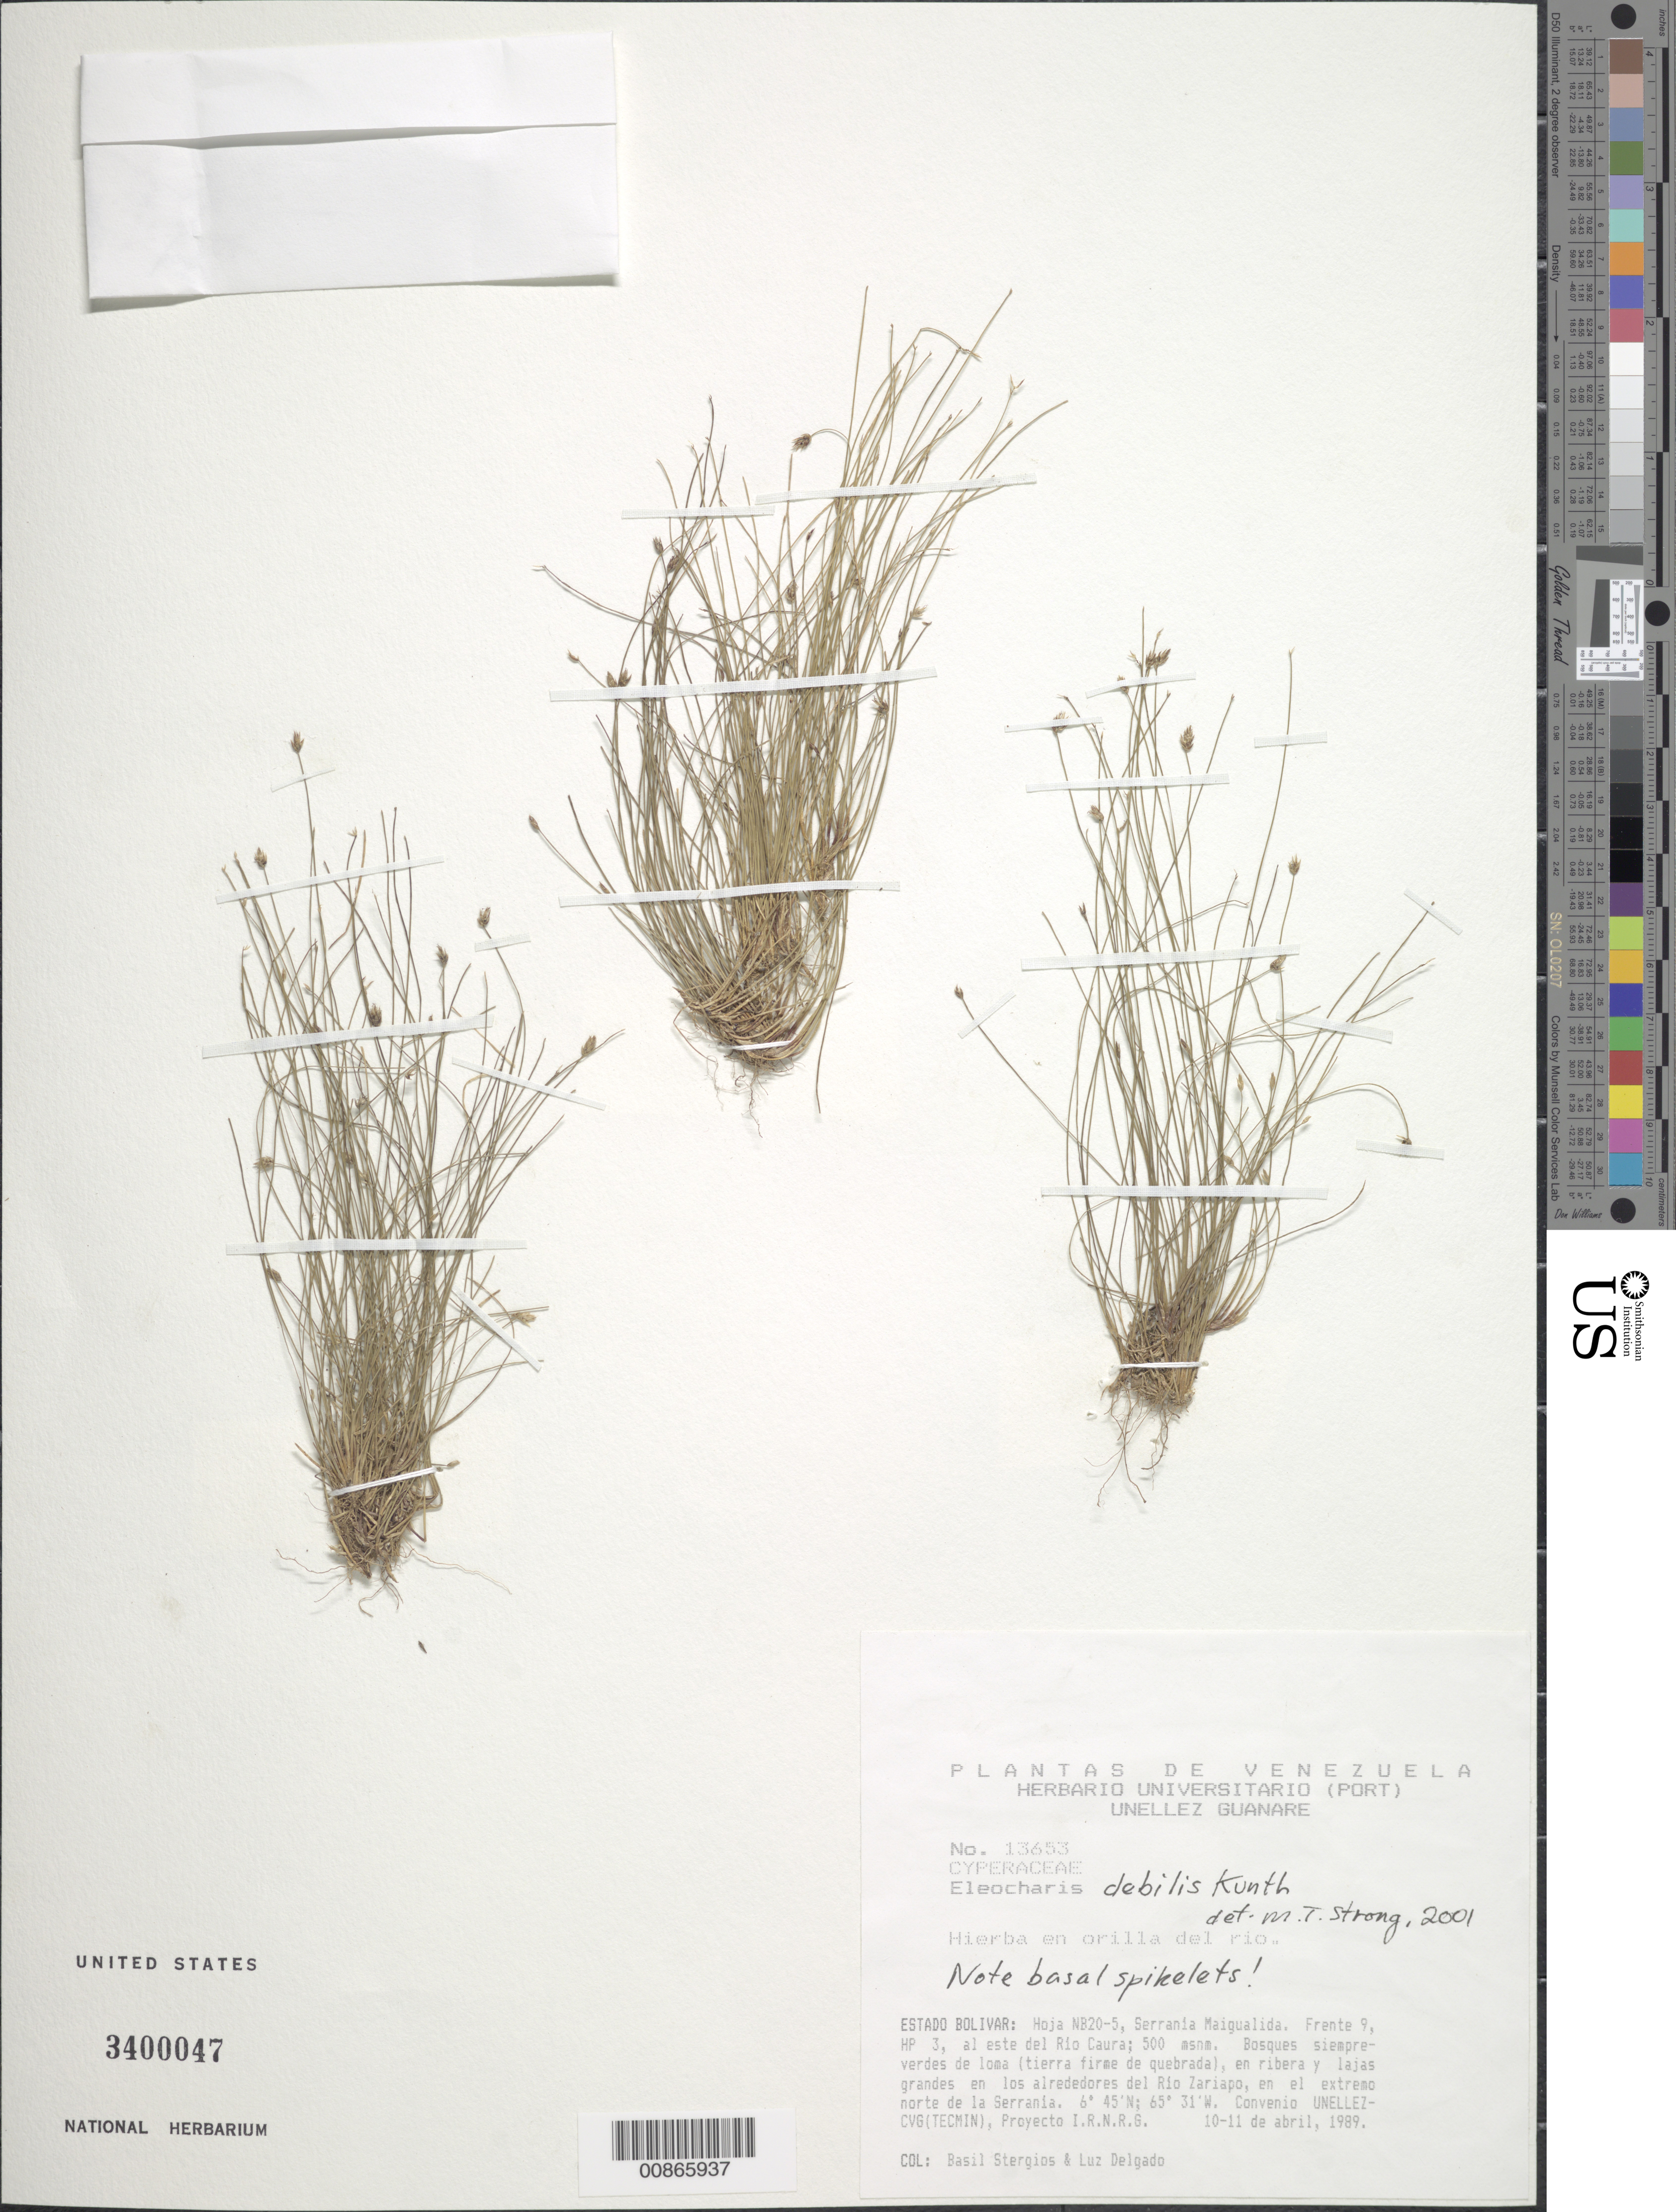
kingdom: Plantae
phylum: Tracheophyta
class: Liliopsida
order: Poales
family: Cyperaceae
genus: Eleocharis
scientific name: Eleocharis debilis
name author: Kunth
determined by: Strong, M. T., (US), Smithsonian Institution - National Museum of Natural History (UNITED STATES)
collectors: B. G. Stergios & L. Delgado V.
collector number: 13653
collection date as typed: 10-Apr-89 to 11-Apr-89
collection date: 1989-04-10/1989-04-11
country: Venezuela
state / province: Bolívar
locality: Serrania Maigualida, E del río Caura, alrededores del río Zariapo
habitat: Bosques siempre-verdes de loma (tierra firme de quebrada), en ribera y lajas grandesen los alrededores del río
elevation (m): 500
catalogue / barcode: US 3400047